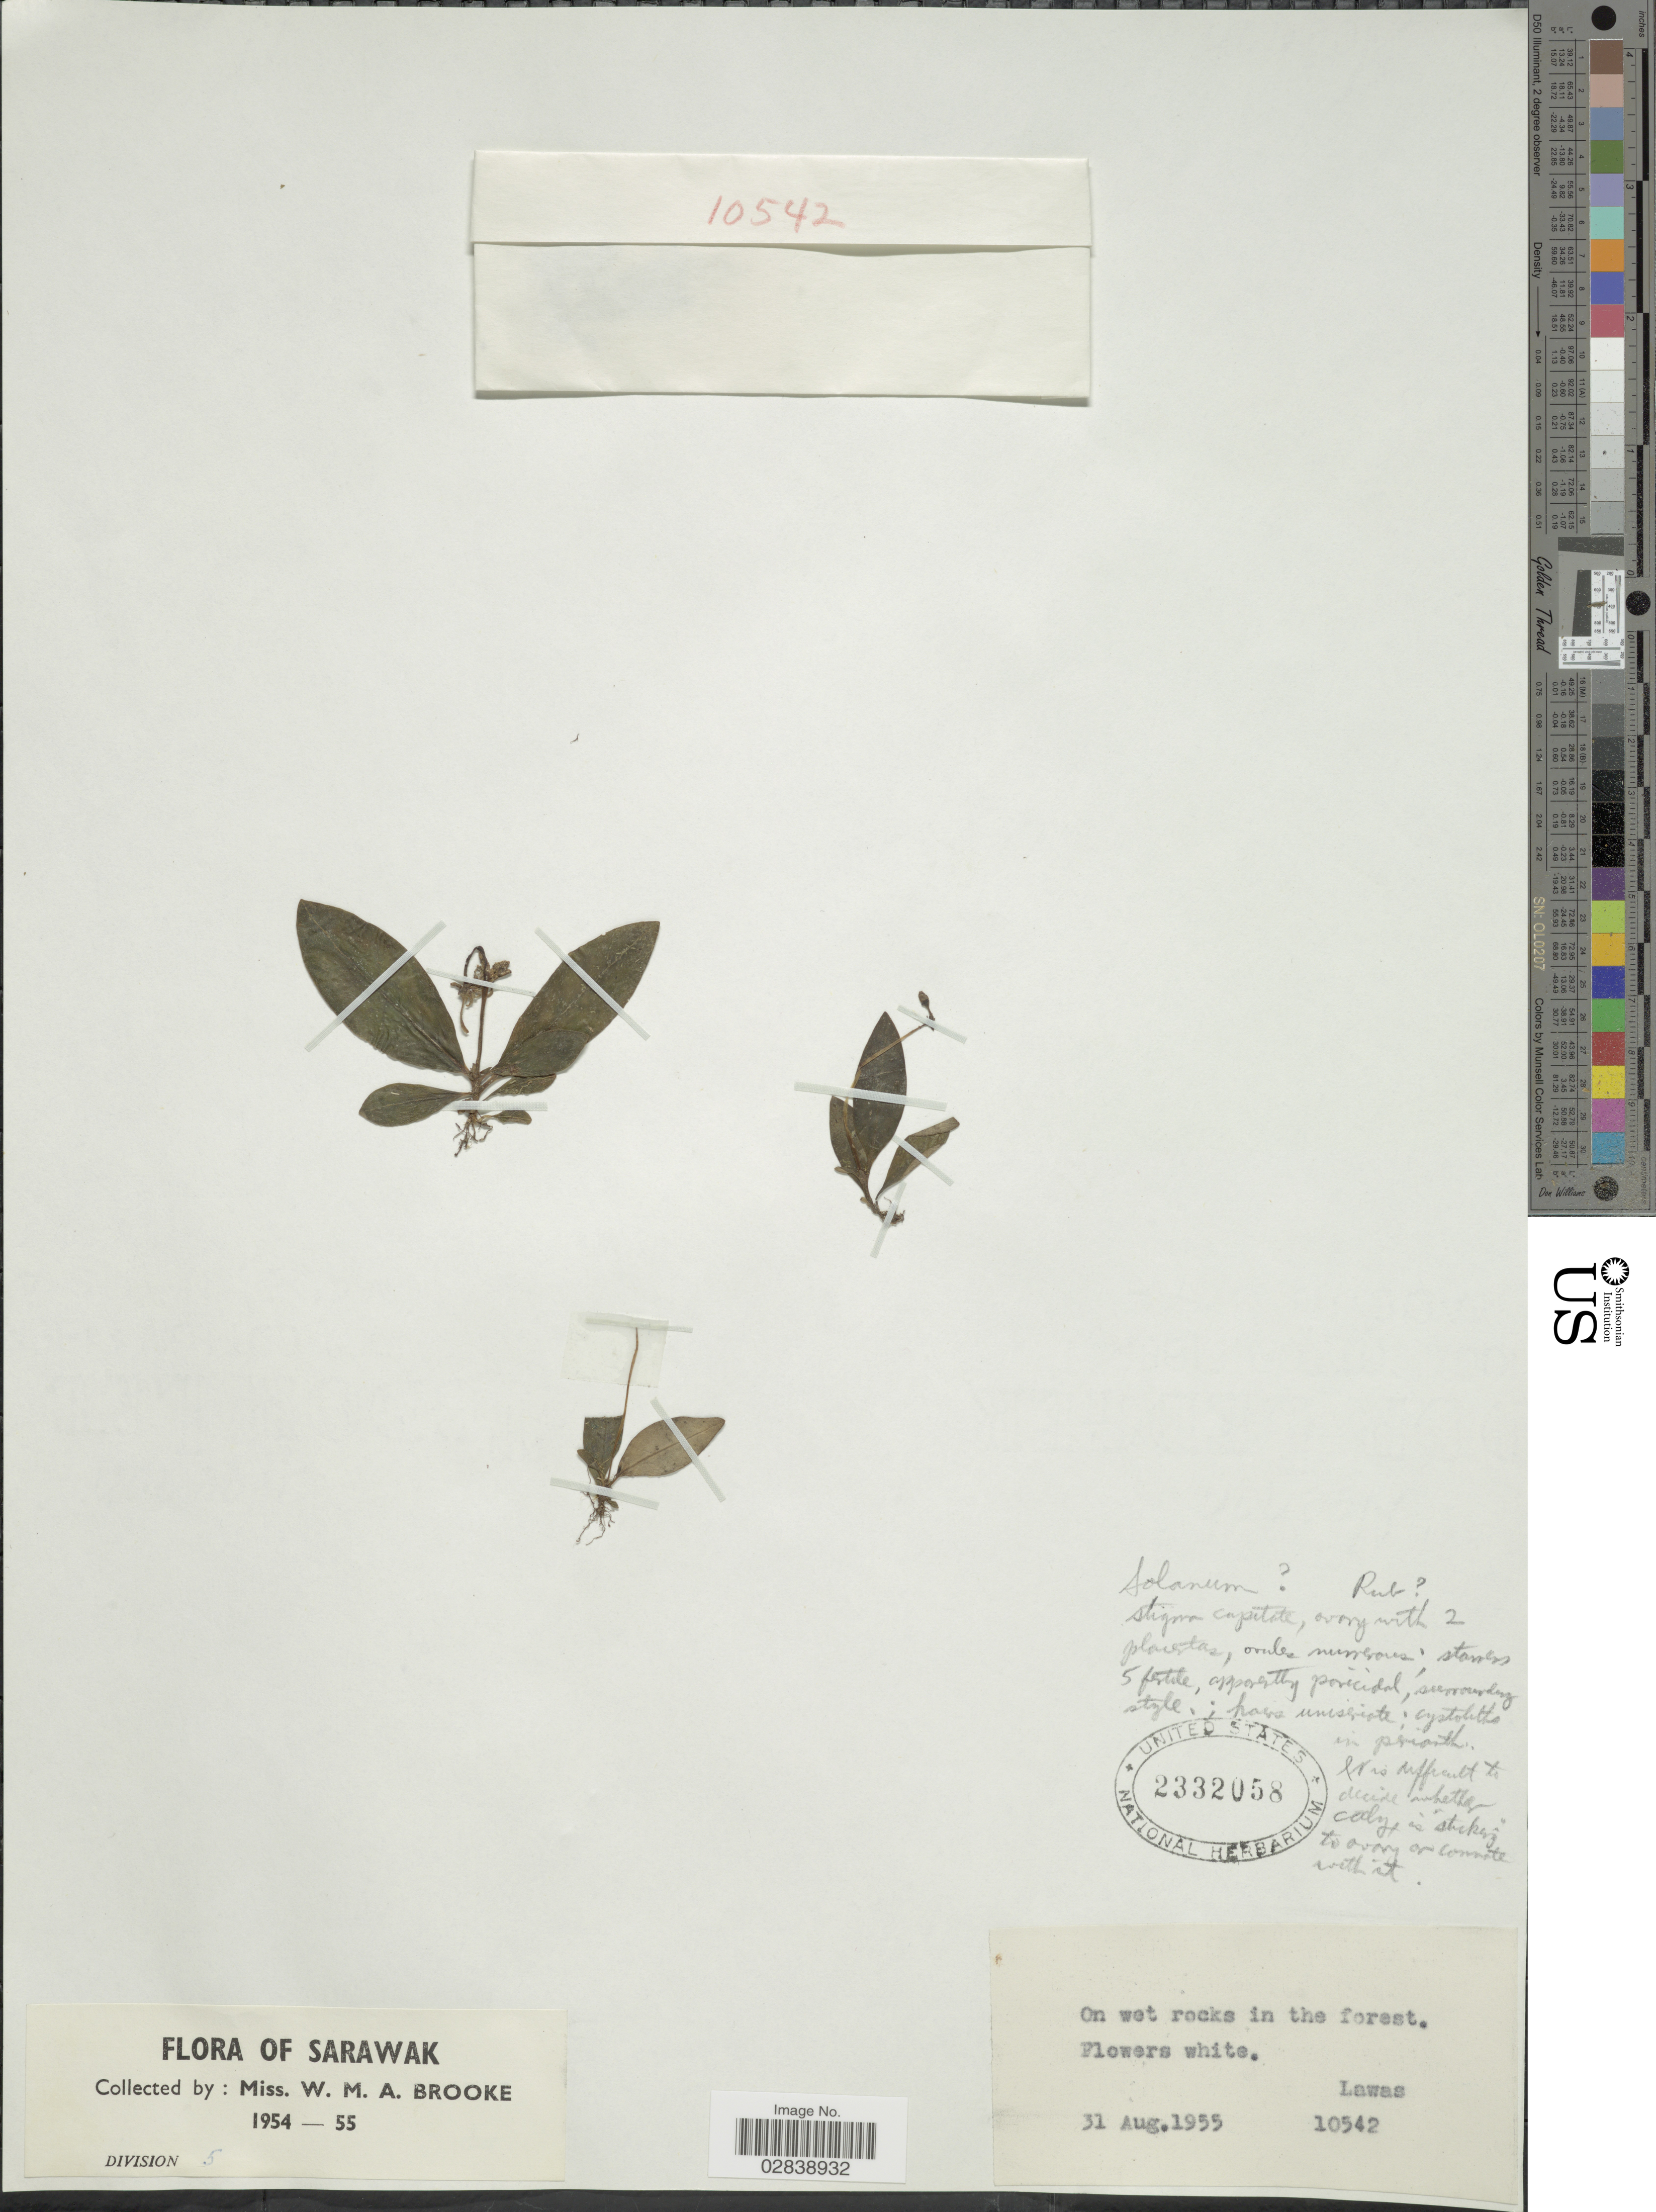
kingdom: Plantae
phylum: Tracheophyta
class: Magnoliopsida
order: Solanales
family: Solanaceae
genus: Solanum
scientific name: Solanum sp.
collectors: W. Brooke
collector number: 10542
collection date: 1955-08-31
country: Malaysia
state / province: Sarawak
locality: Lawas. Division 5. [unsure placement]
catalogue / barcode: US 2332058